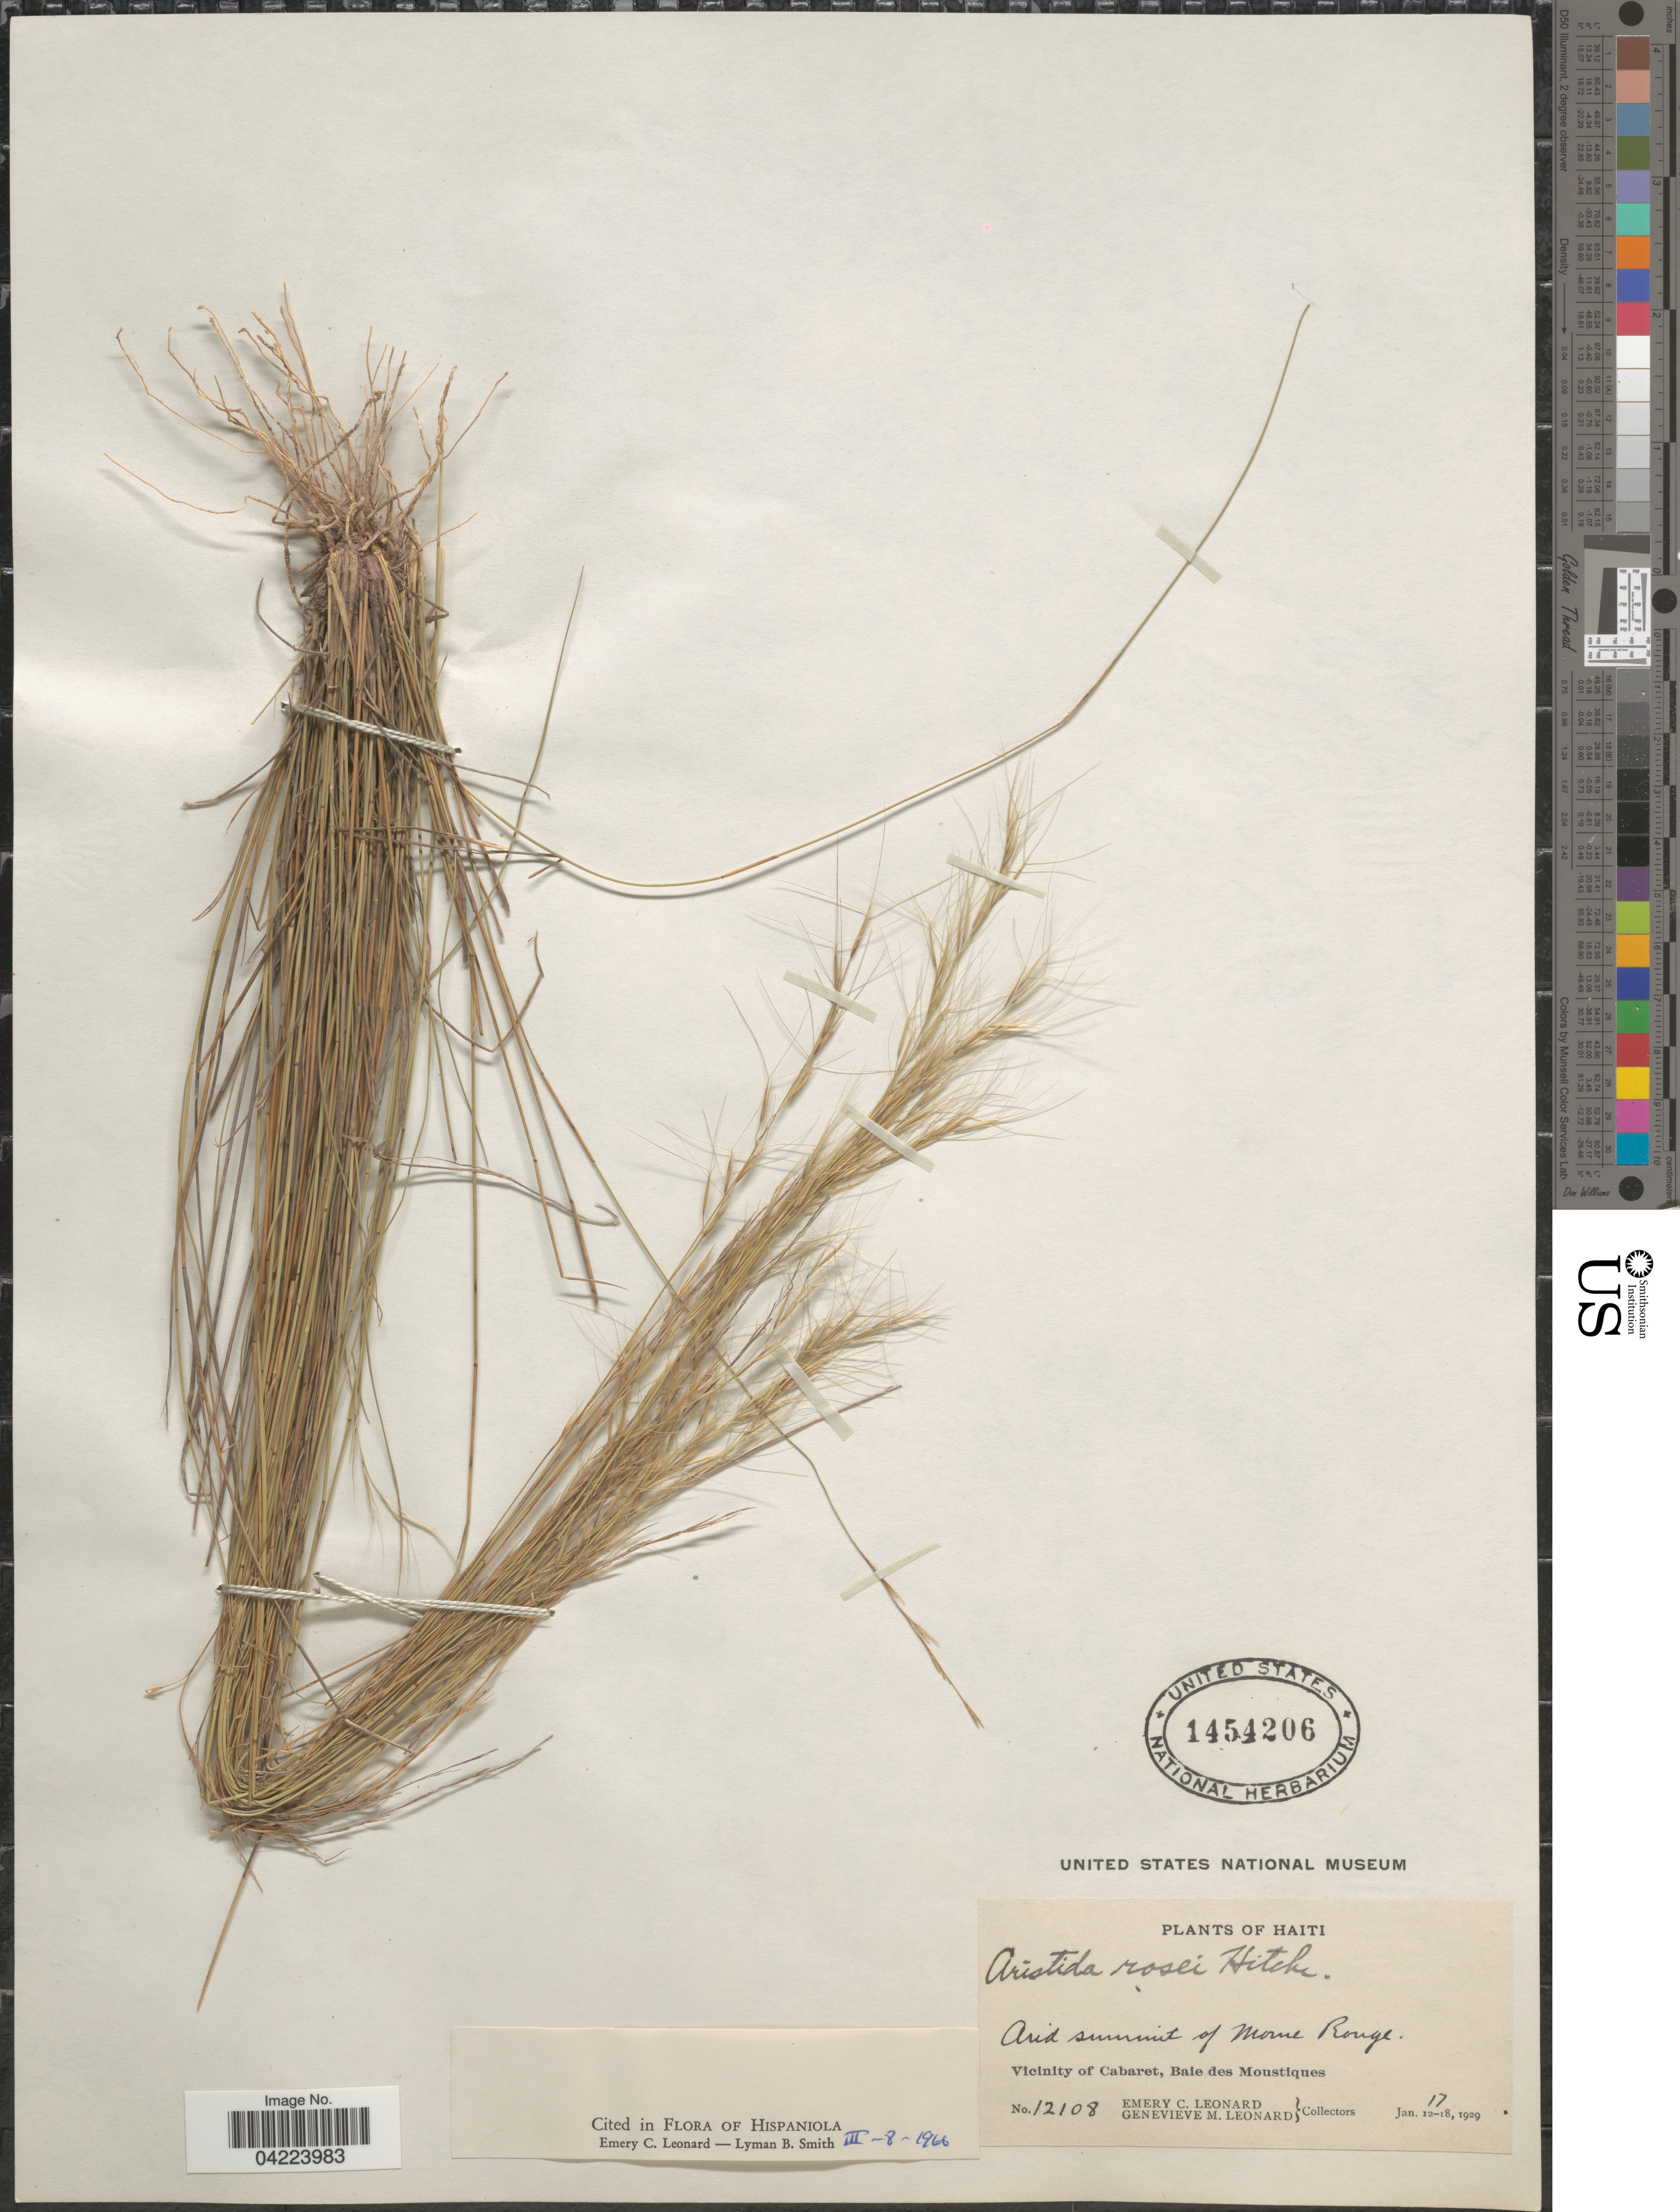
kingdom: Plantae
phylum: Tracheophyta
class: Liliopsida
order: Poales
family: Poaceae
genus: Aristida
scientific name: Aristida rosei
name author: Hitchc.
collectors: E. C. Leonard & G. M. Leonard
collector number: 12108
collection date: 1929-01-17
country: Haiti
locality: Arid summit of Morne Rouge. Vicinity of Cabaret, Baie des Moustiques.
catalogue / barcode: US 1454206